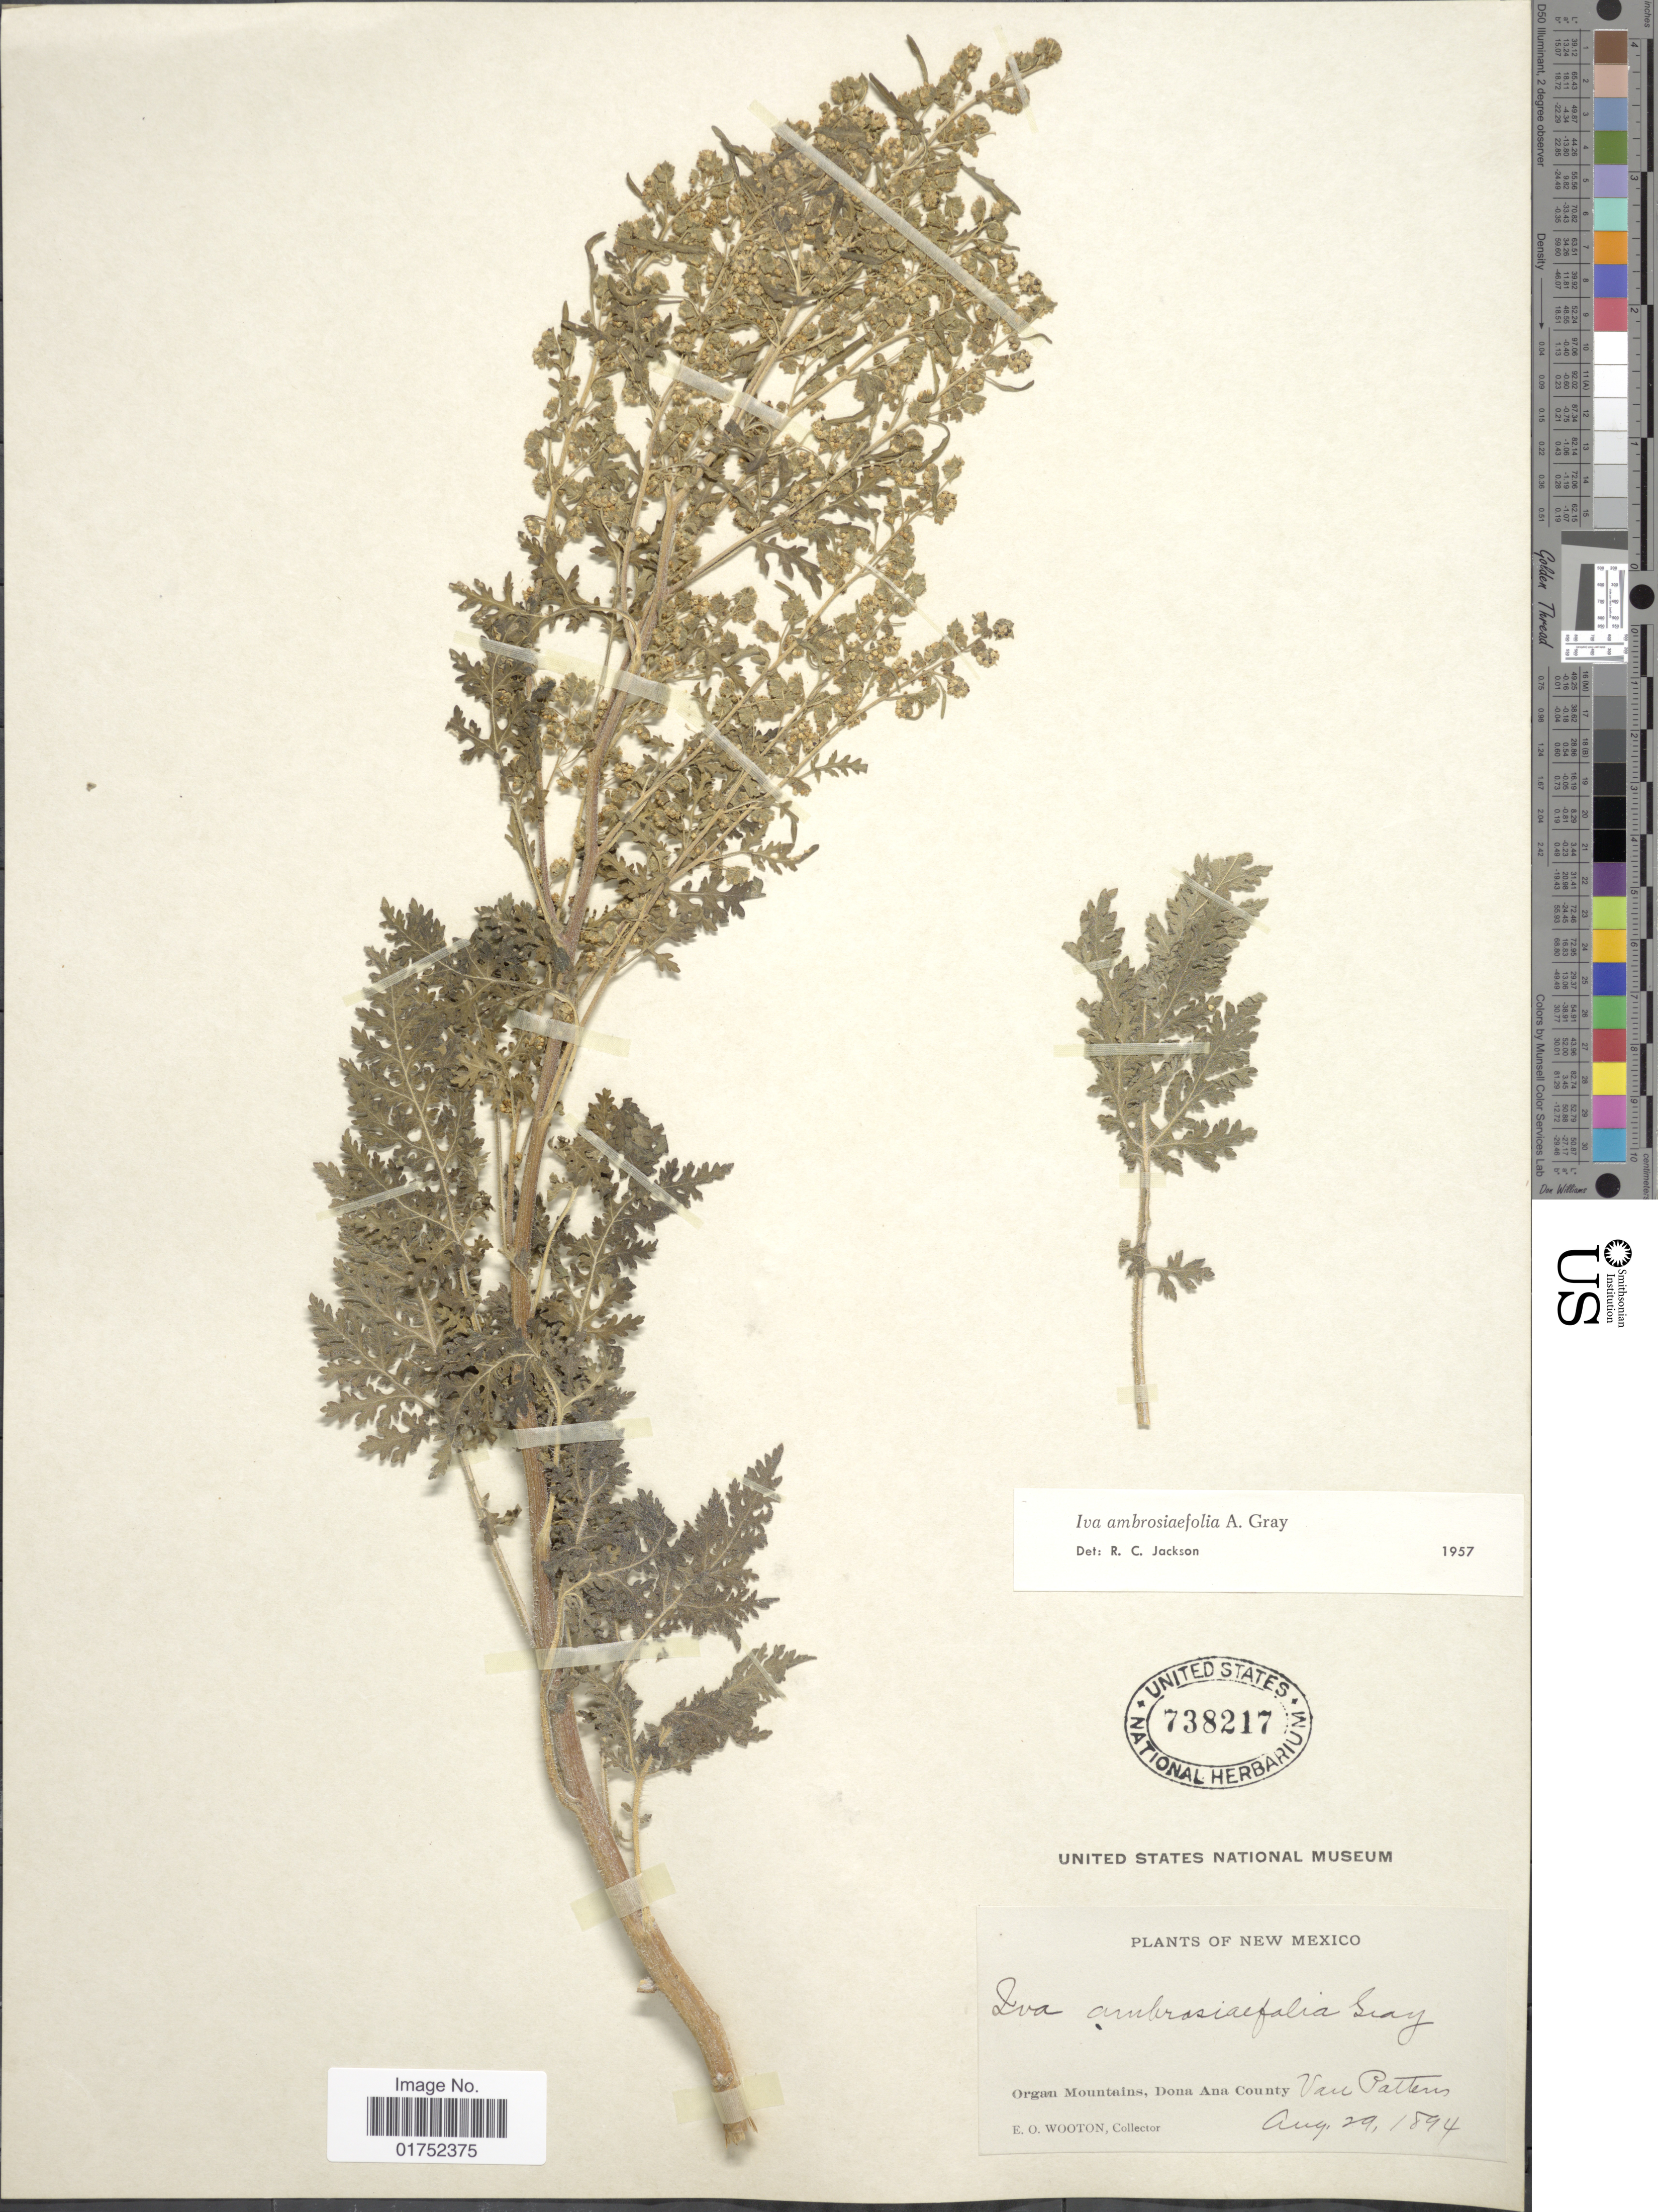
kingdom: Plantae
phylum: Tracheophyta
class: Magnoliopsida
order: Asterales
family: Asteraceae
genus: Iva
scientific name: Iva ambrosiifolia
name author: (A. Gray) A. Gray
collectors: E. O. Wooton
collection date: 1894-08-29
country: United States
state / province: New Mexico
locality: Organ Mountains, Dona Ana County, Van Patten's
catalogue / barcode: US 738217